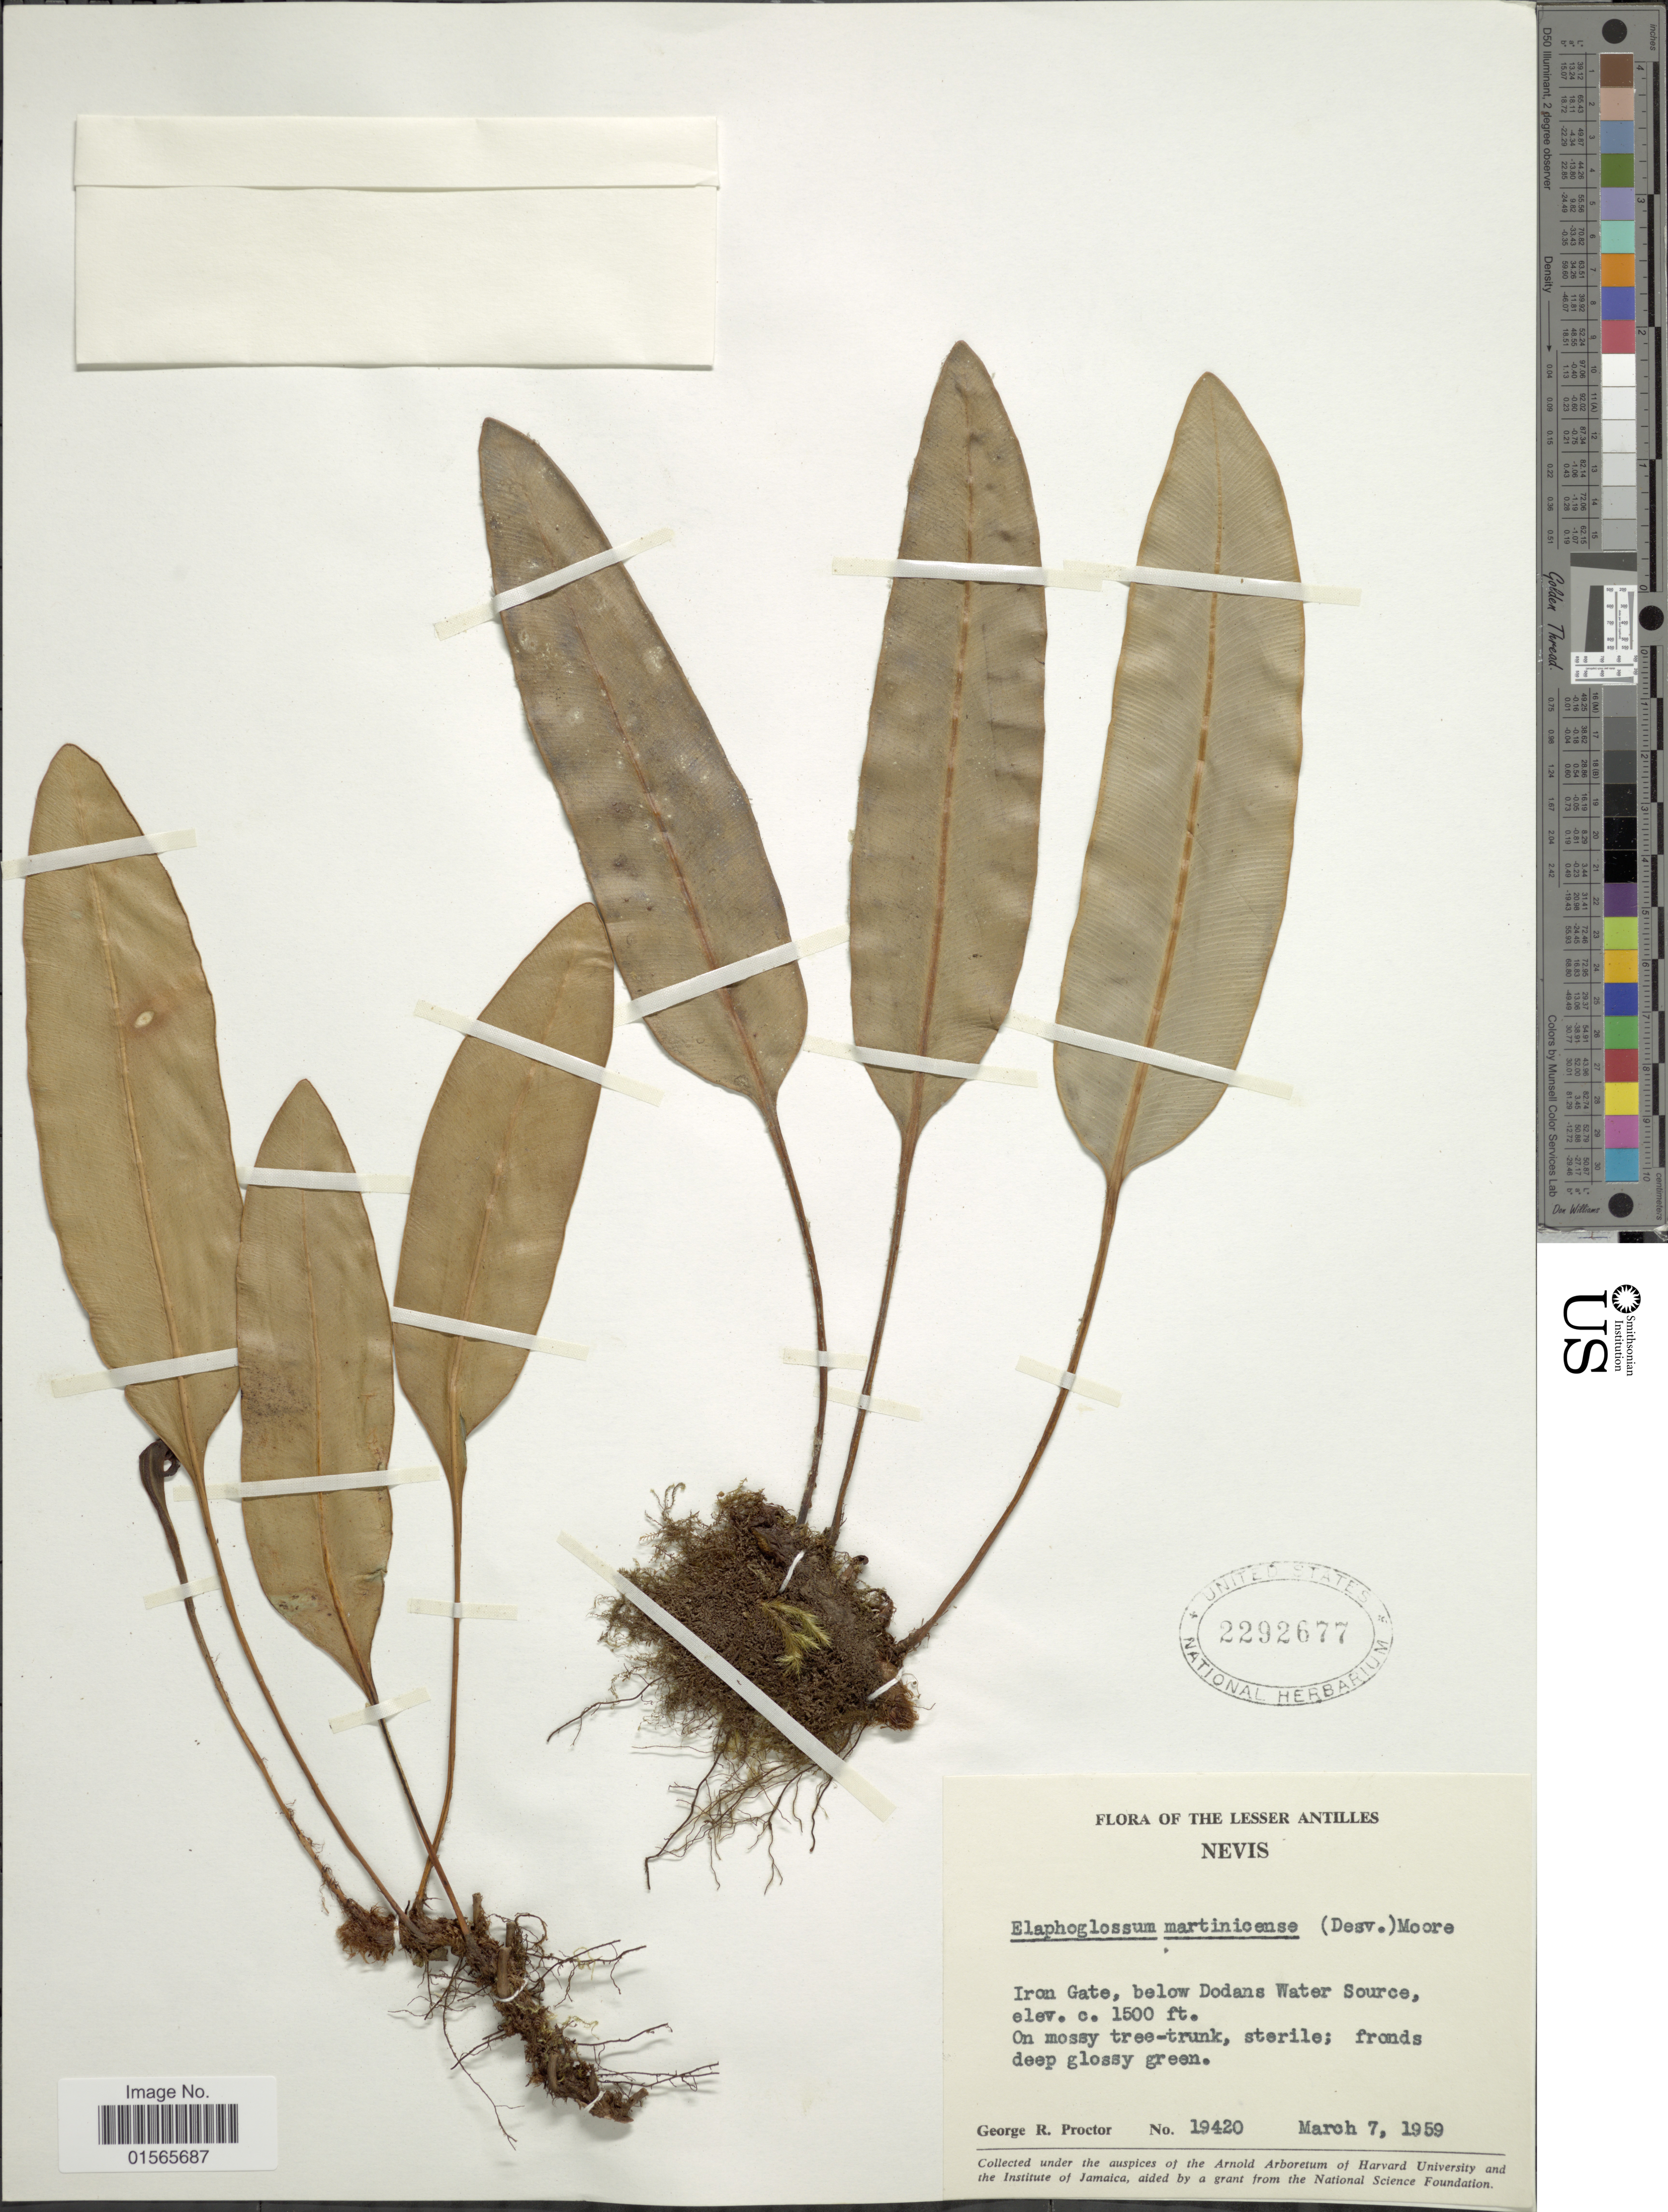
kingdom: Plantae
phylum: Tracheophyta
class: Polypodiopsida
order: Polypodiales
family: Dryopteridaceae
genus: Elaphoglossum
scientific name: Elaphoglossum martinicense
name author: (Desv.) T. Moore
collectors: G. R. Proctor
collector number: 19420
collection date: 1959-03-07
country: St. Christopher-Nevis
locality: The Lesser Antilles, Nevis, Iron Gate, below Dodns Water Source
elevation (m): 457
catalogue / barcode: US 2292677